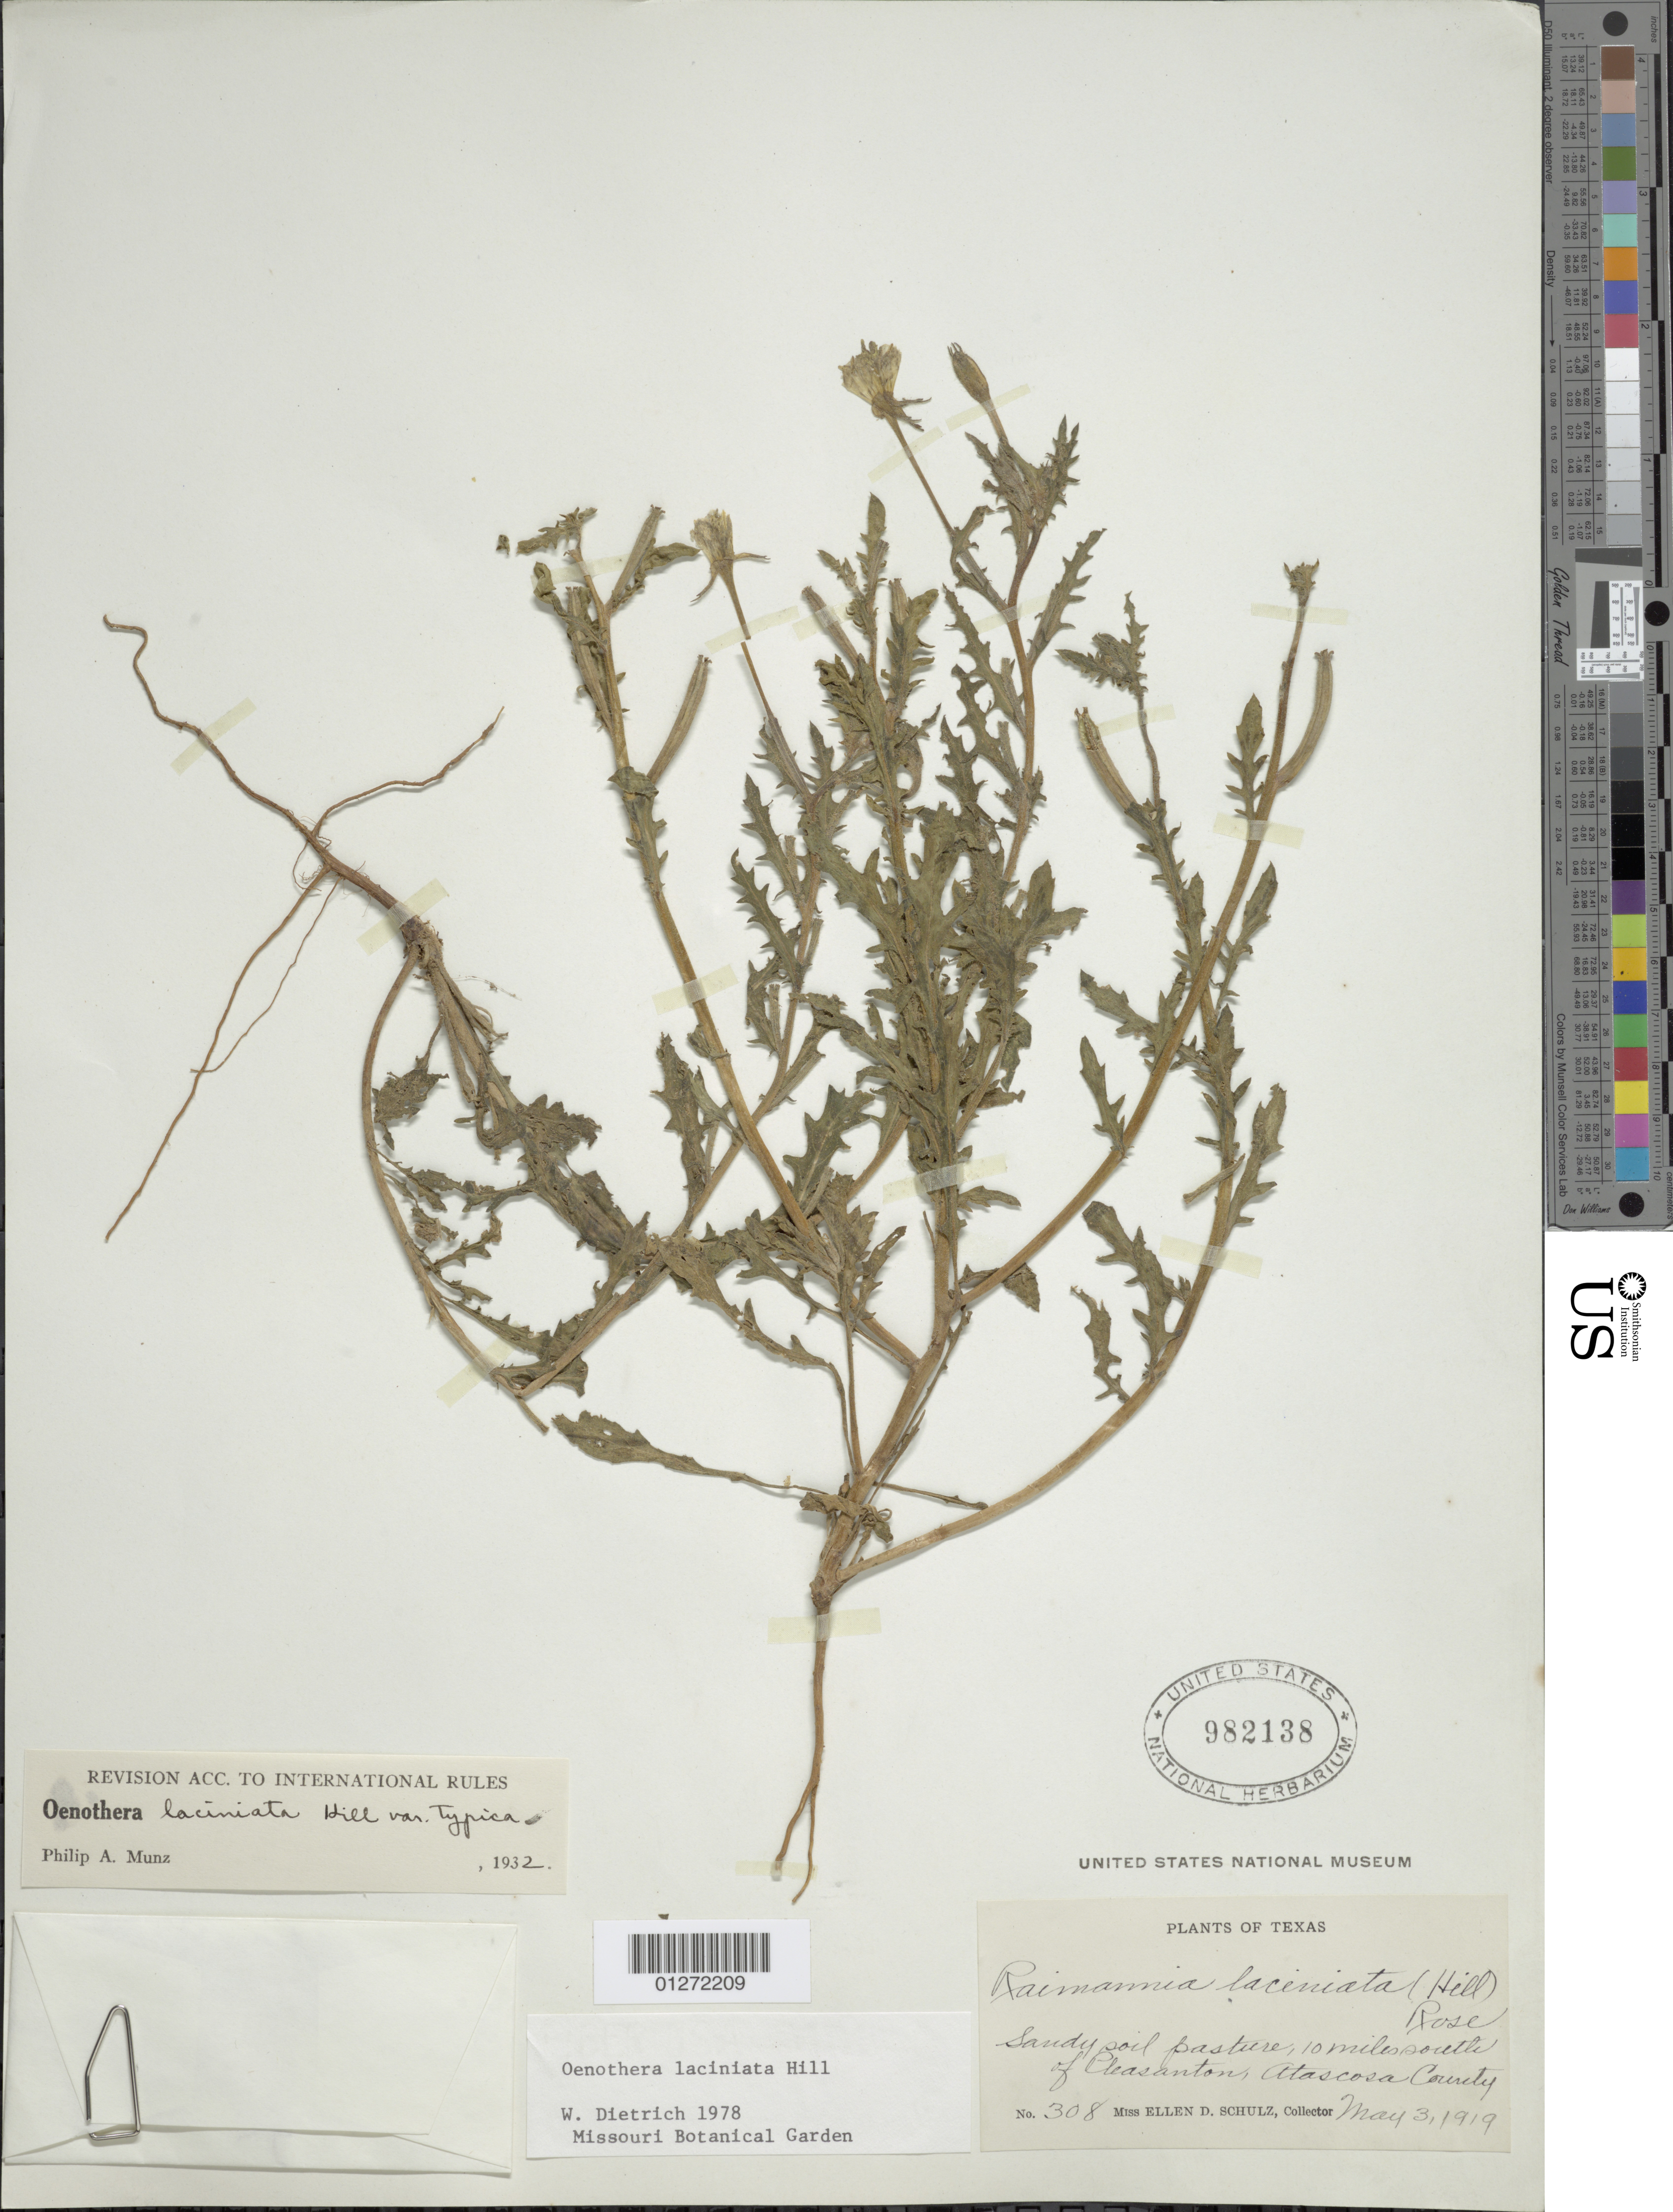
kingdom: Plantae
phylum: Tracheophyta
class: Magnoliopsida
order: Myrtales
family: Onagraceae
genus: Oenothera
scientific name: Oenothera laciniata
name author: Hill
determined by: Dietrich, W.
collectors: E. D. Schulz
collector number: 308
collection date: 1919-05-03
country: United States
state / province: Texas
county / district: Atascosa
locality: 10 mi S of Pleasanton.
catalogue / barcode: US 982138